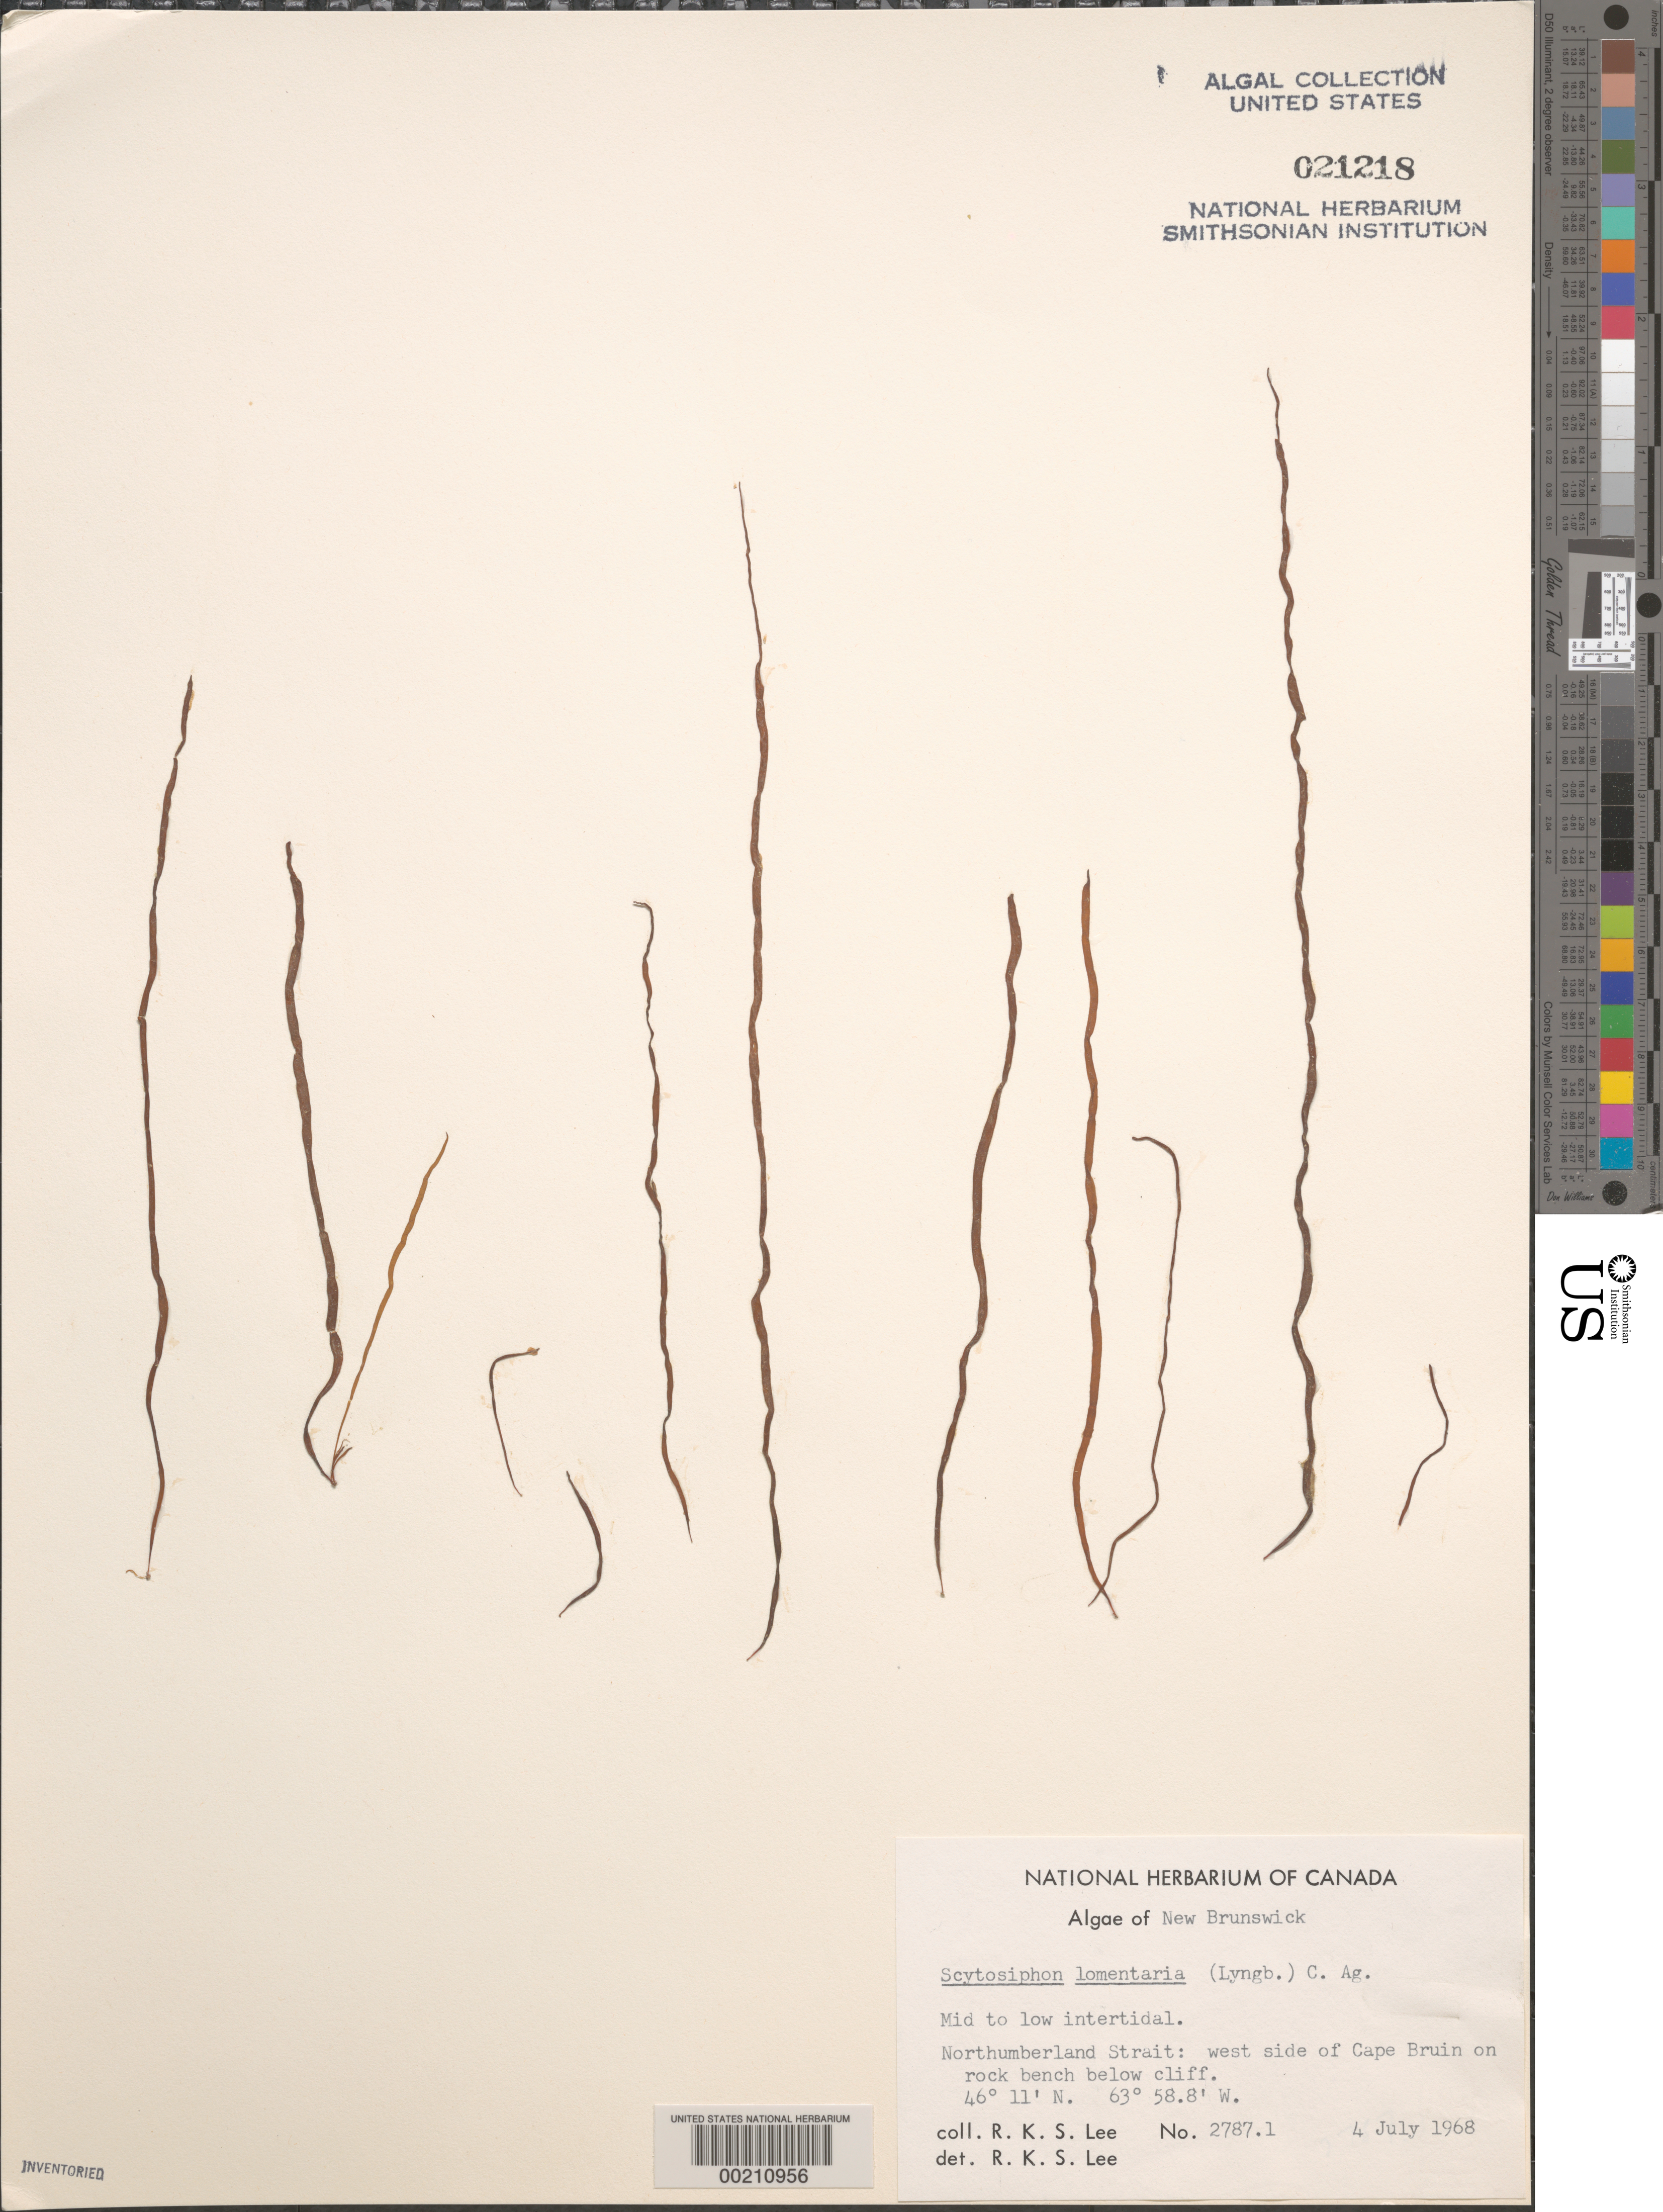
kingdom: Chromista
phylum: Ochrophyta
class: Phaeophyceae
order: Scytosiphonales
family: Scytosiphonaceae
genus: Scytosiphon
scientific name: Scytosiphon lomentaria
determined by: Lee, R. K. S.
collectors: R. Lee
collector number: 2787.1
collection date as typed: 04 Jul 1968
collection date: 1968-07-04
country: Canada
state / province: New Brunswick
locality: Cape bruin, northumberland strait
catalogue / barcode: US 21218